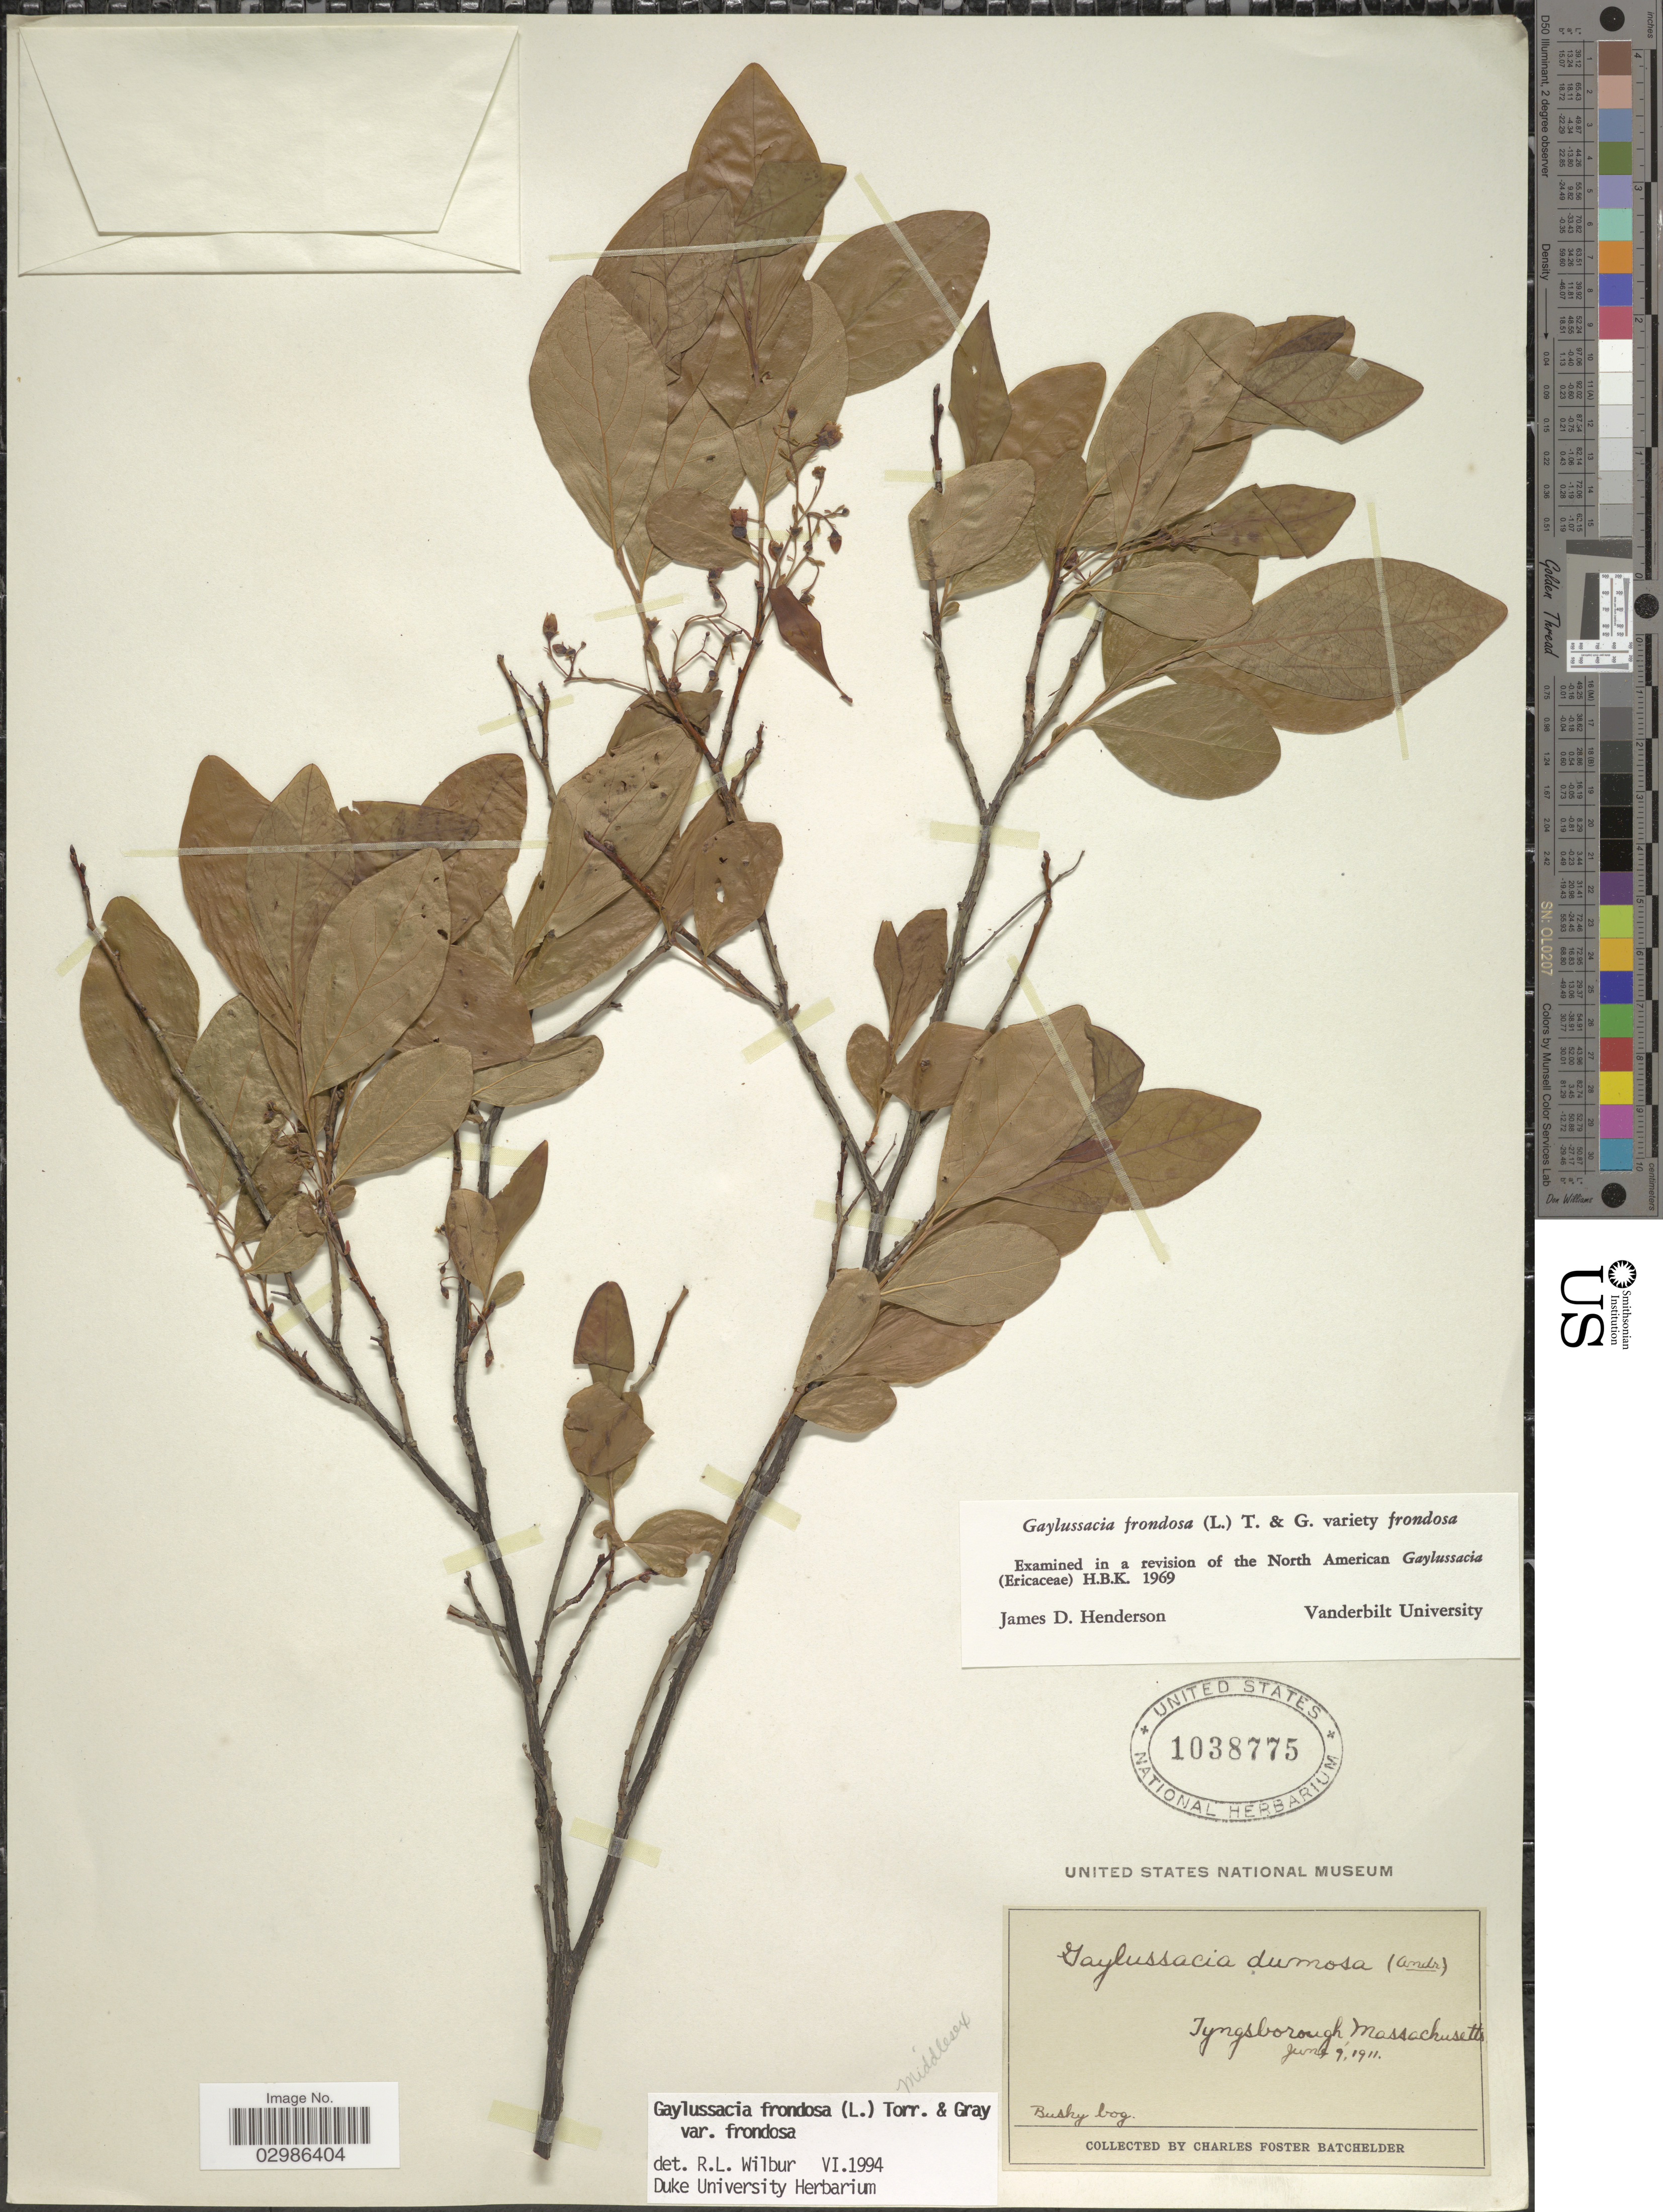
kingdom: Plantae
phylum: Tracheophyta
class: Magnoliopsida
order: Ericales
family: Ericaceae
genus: Gaylussacia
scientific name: Gaylussacia frondosa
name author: (L.) Torr. & A. Gray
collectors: C. Batchelder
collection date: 1911-06-06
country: United States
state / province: Massachusetts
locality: Tyngsborough, Middlesex.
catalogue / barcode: US 1038775